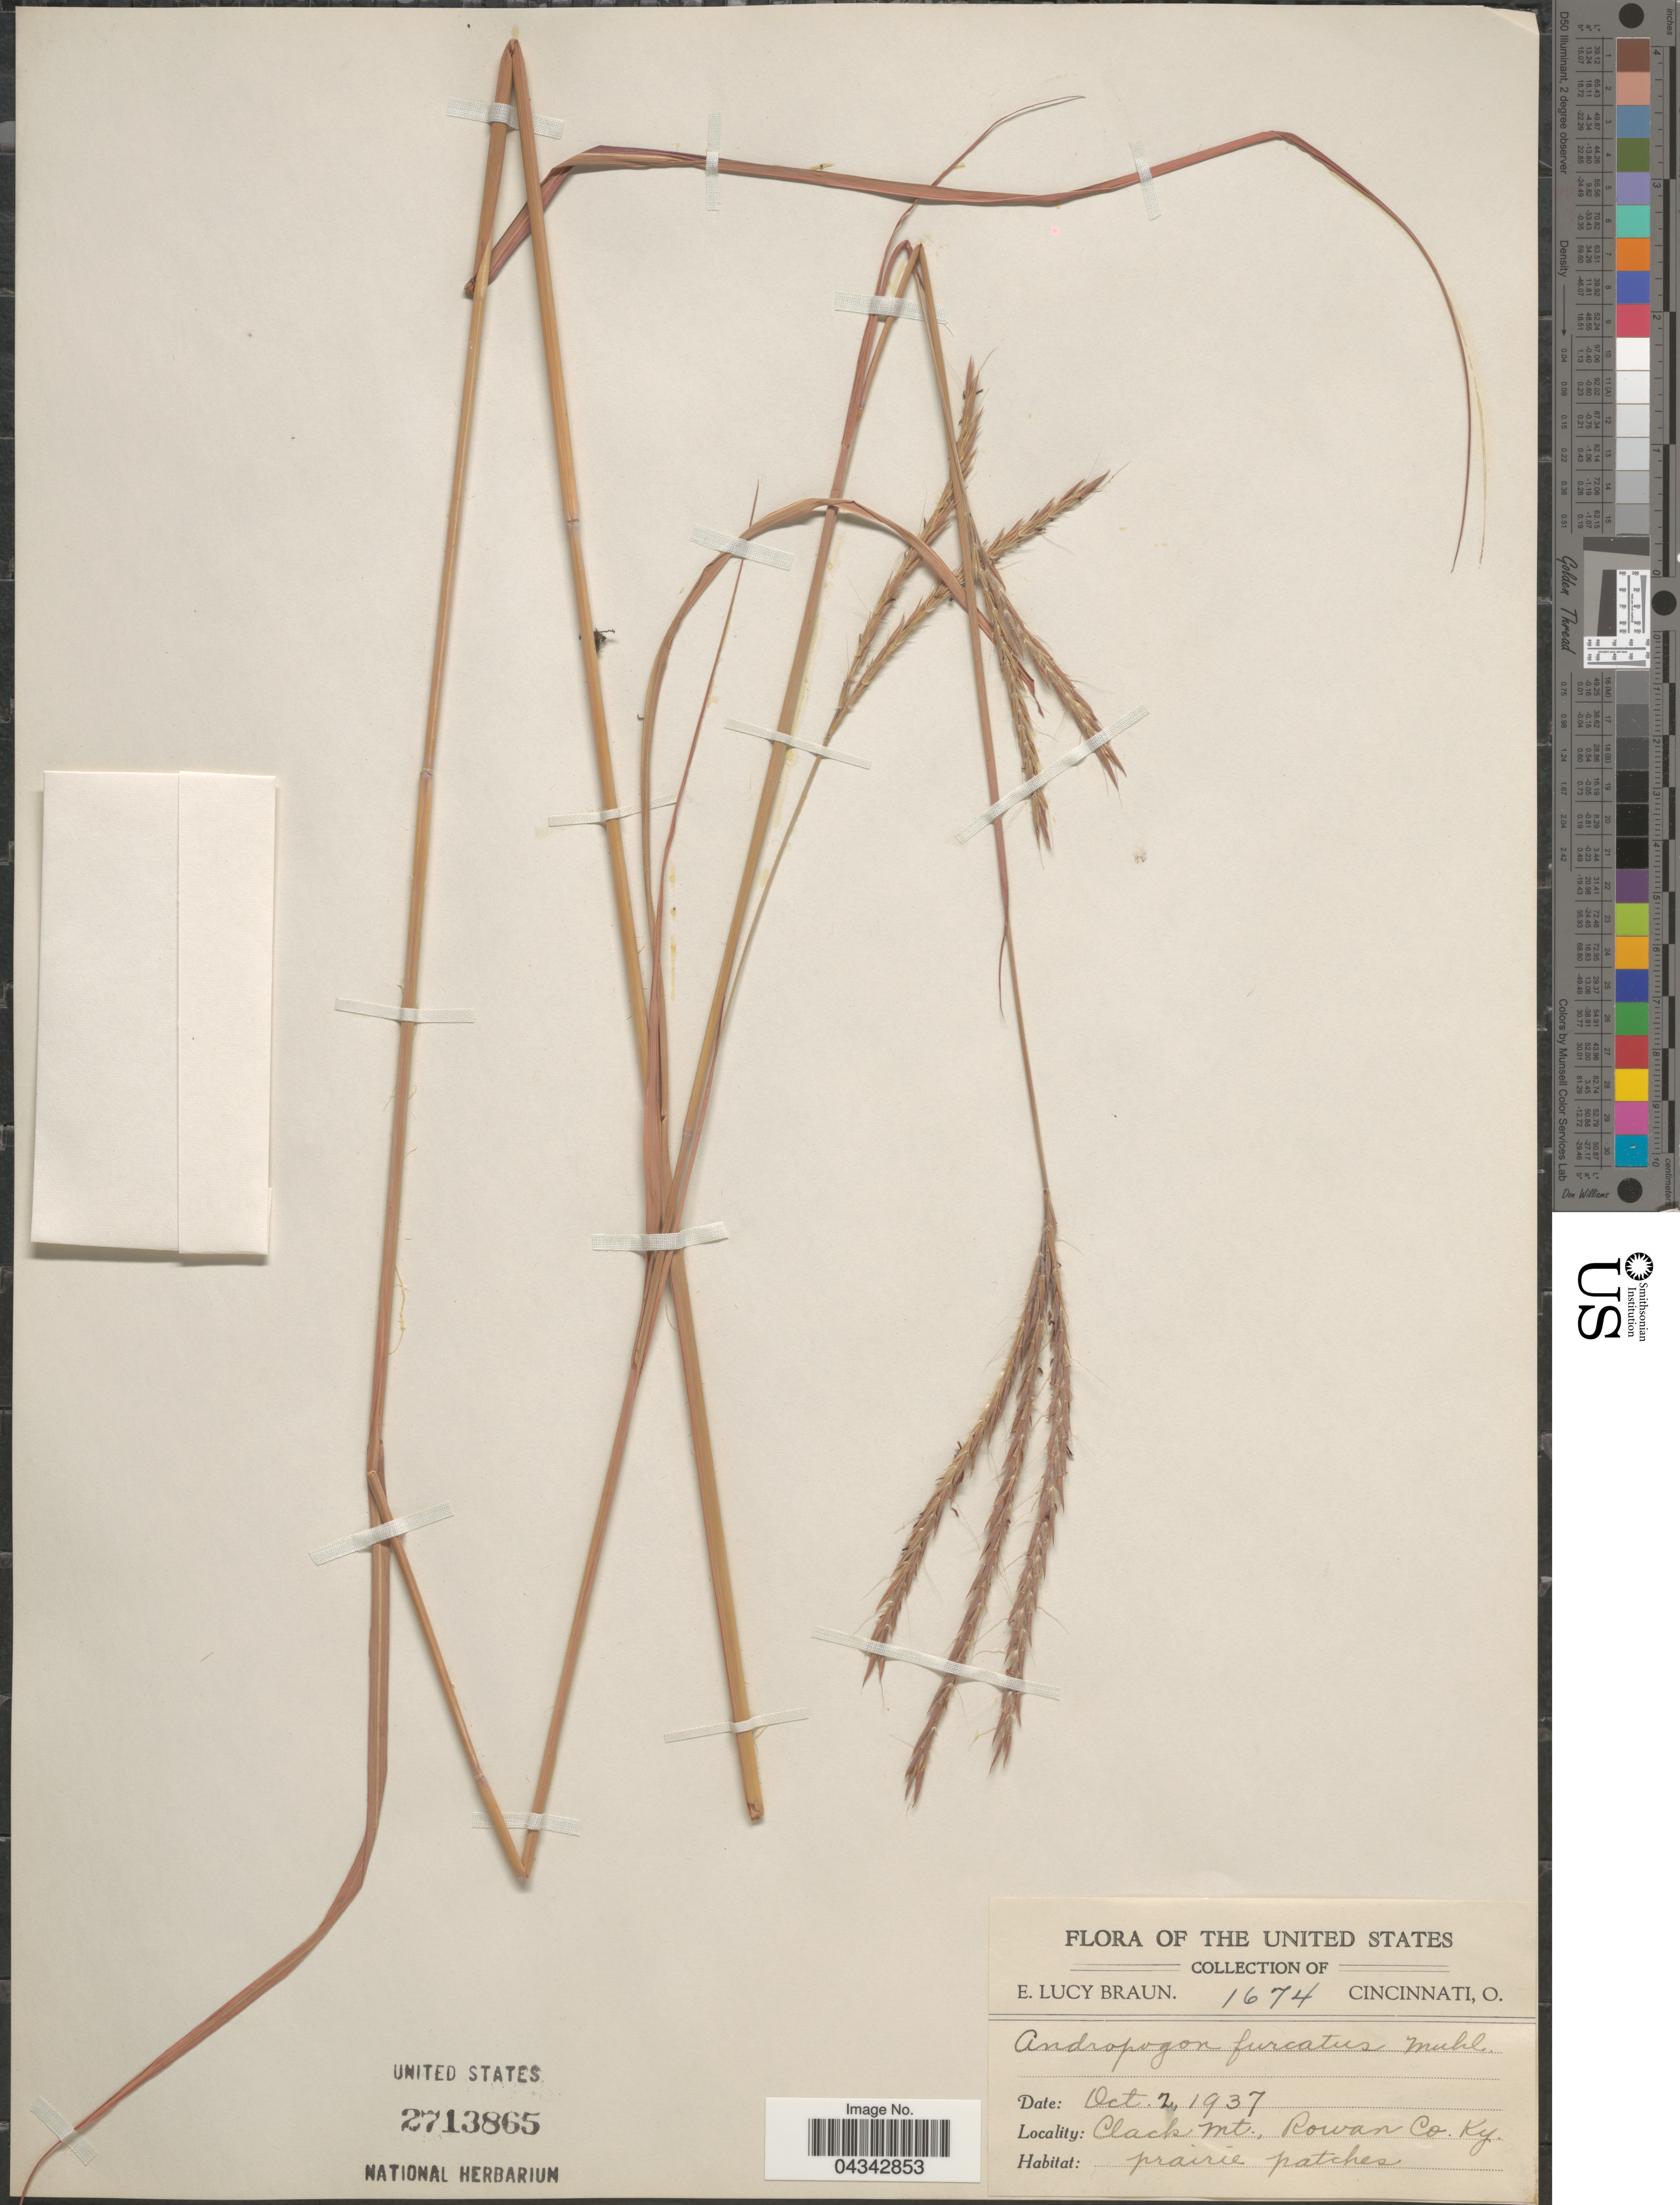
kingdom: Plantae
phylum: Tracheophyta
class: Liliopsida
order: Poales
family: Poaceae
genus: Andropogon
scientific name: Andropogon gerardii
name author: Vitman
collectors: E. L. Braun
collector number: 1674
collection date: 1937-10-02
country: United States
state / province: Kentucky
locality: Clack Mt., Rowan Co.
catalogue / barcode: US 2713865